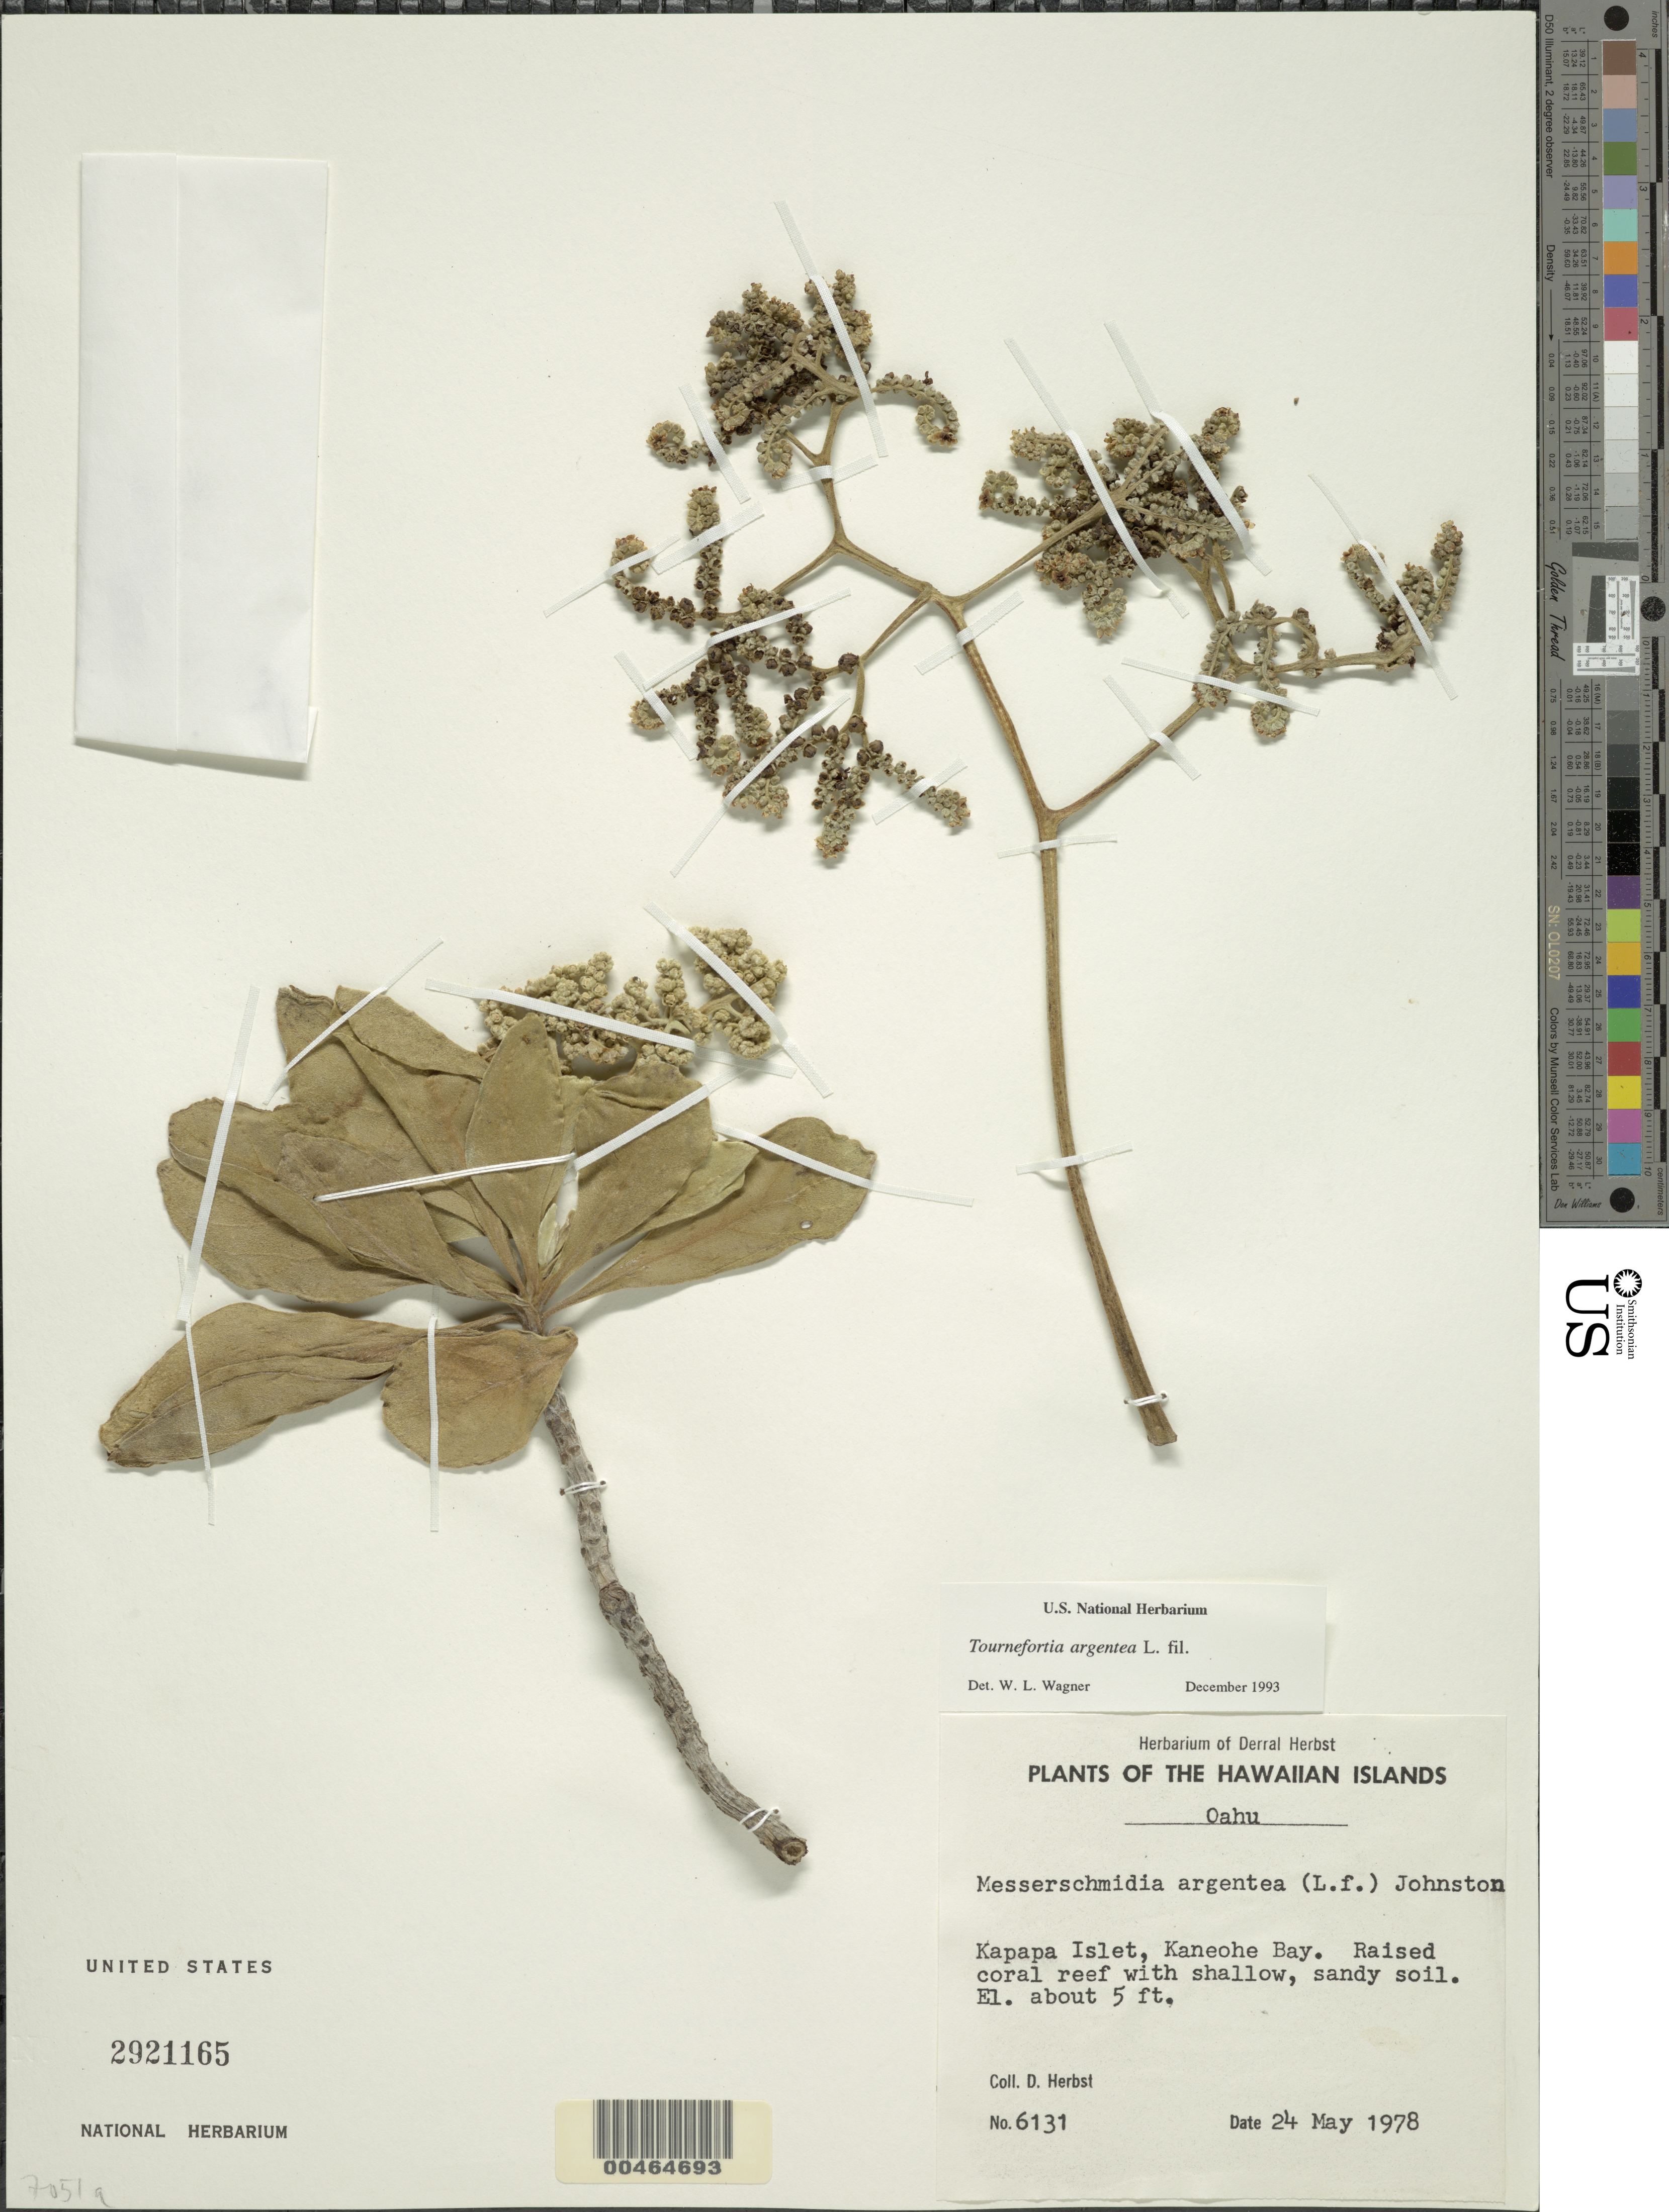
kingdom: Plantae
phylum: Tracheophyta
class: Magnoliopsida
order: Boraginales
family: Heliotropiaceae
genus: Heliotropium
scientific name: Heliotropium arboreum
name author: (Blanco) Mabberley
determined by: Wagner, W. L., (BOT), Smithsonian Institution - National Museum of Natural History (UNITED STATES)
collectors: D. R. Herbst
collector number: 6131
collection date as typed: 24 May 1978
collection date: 1978-05-24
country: United States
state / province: Hawaii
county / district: Kauai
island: Kaua'i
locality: Kapapa Islet, Kaneohe Bay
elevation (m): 2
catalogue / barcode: US 2921165